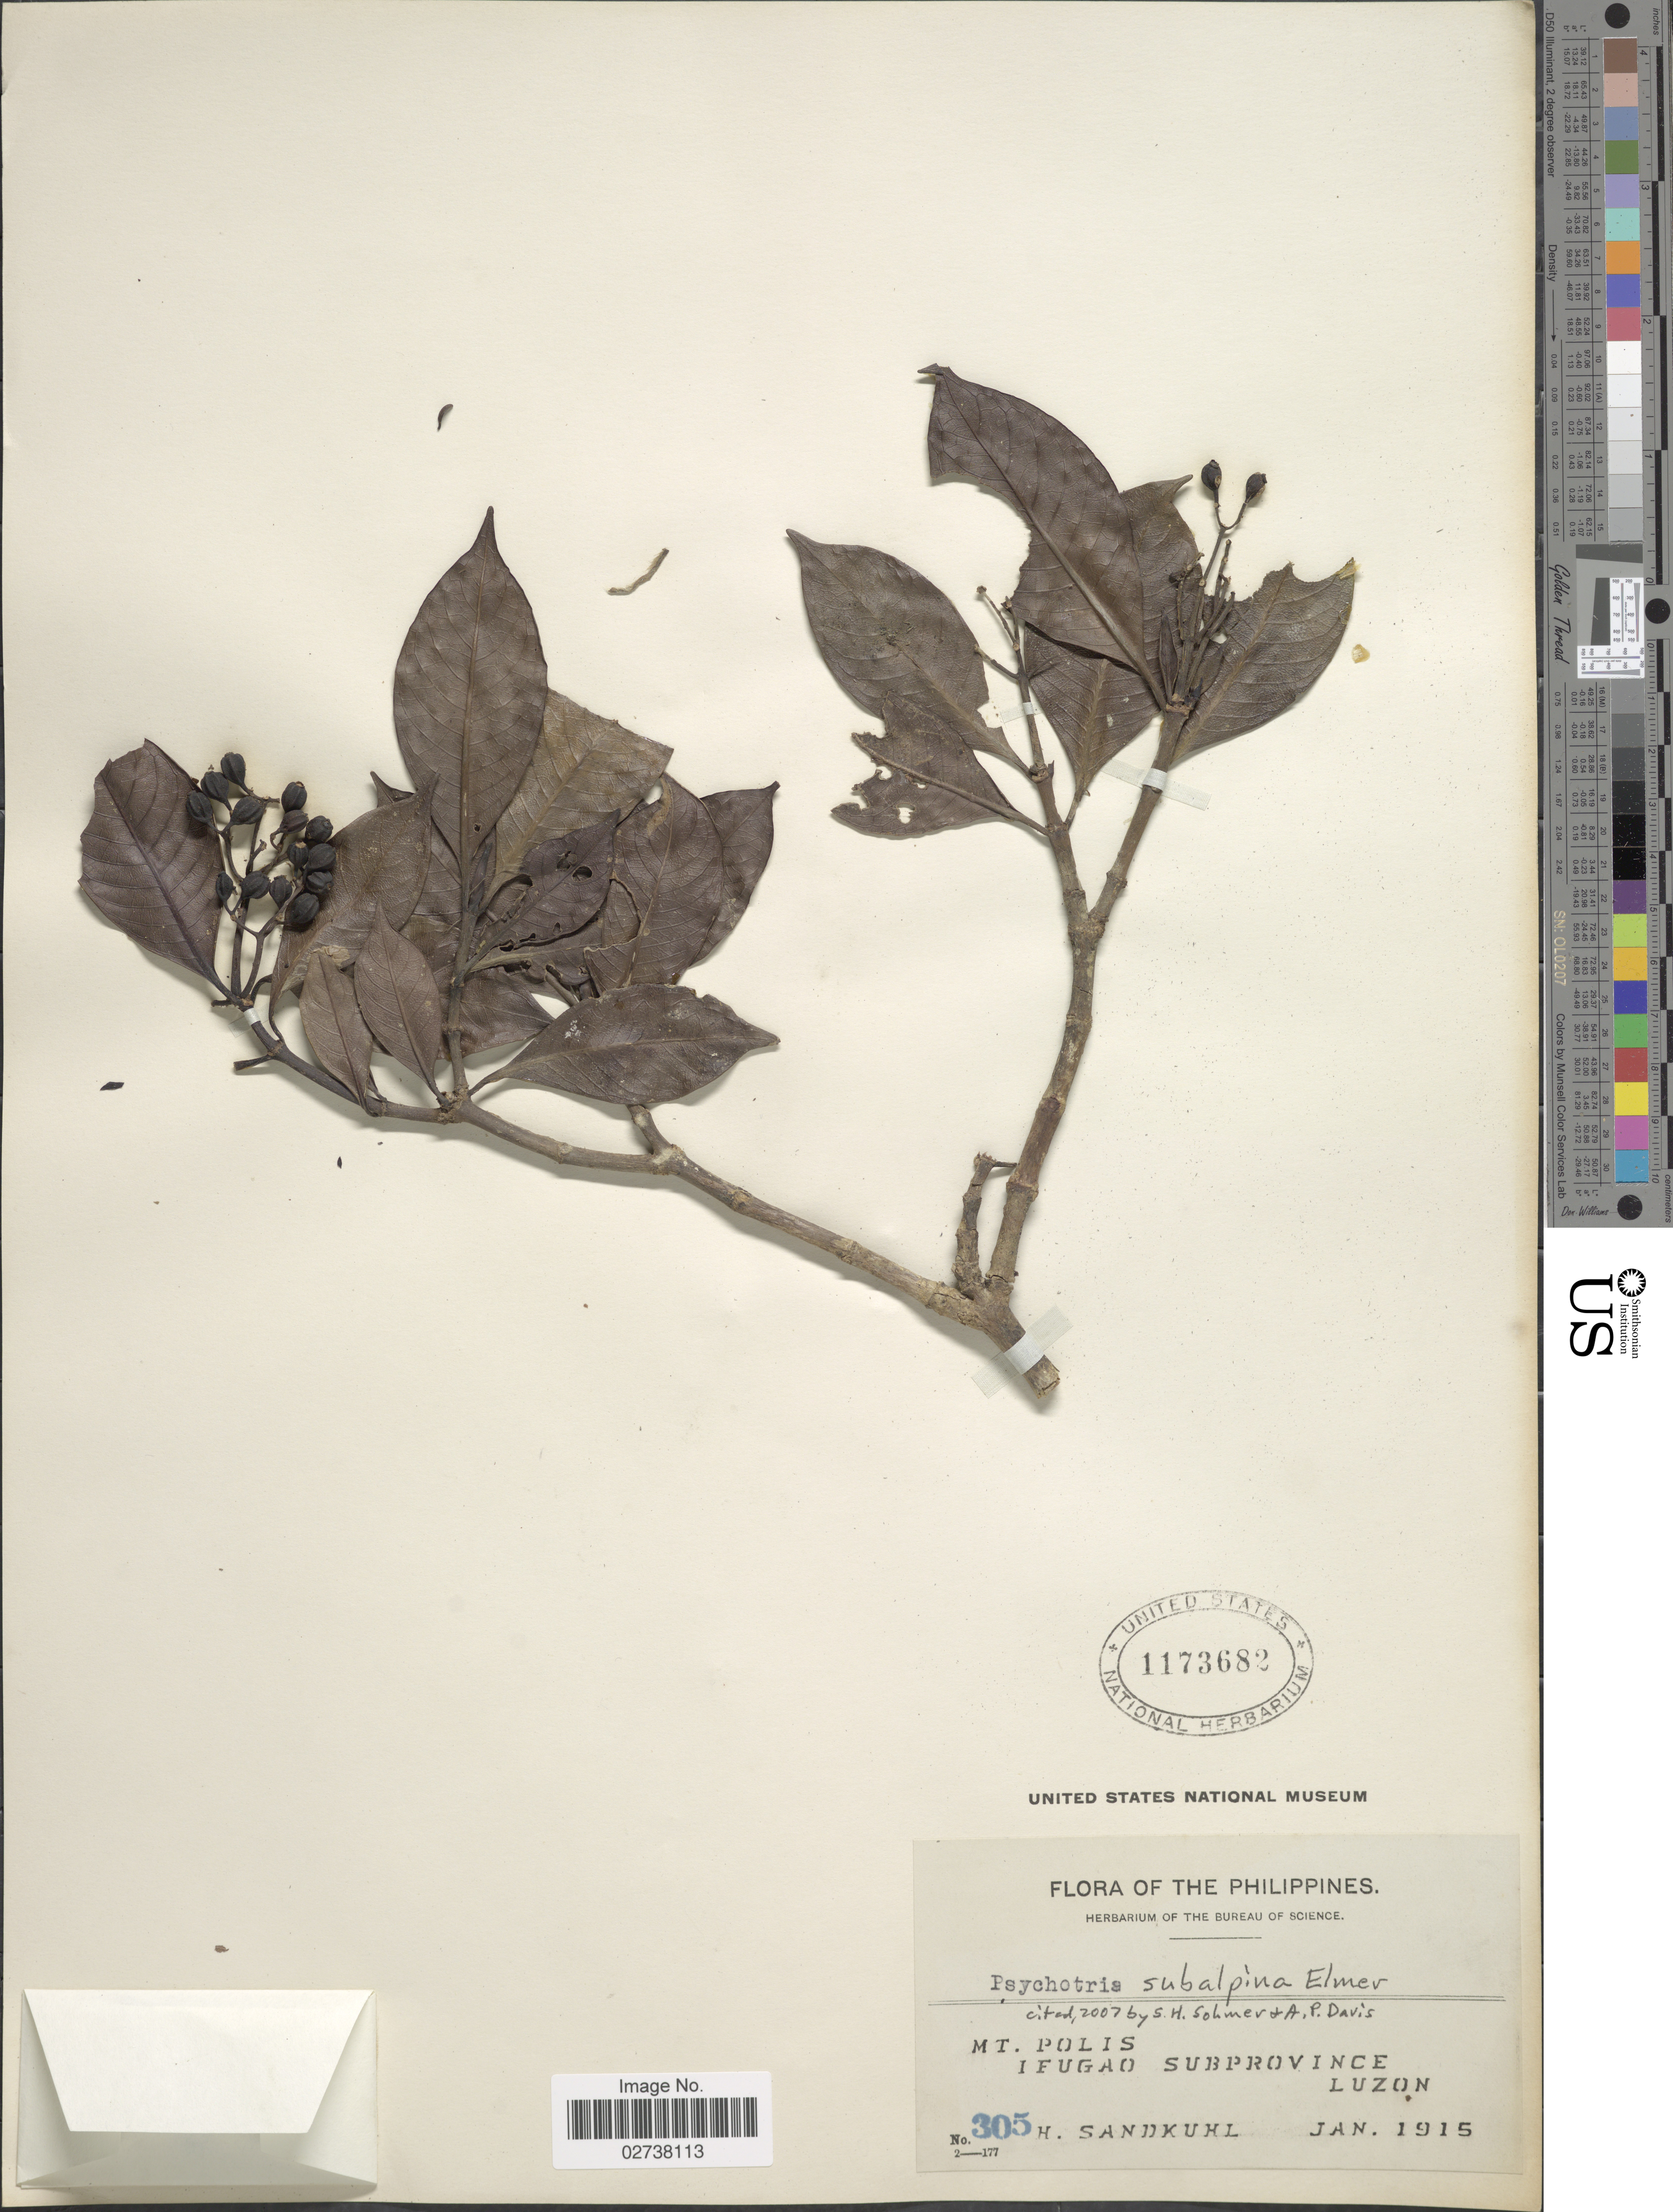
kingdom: Plantae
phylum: Tracheophyta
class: Magnoliopsida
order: Gentianales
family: Rubiaceae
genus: Psychotria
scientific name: Psychotria subalpina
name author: Elmer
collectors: H. Sandkuhl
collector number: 305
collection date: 1915-01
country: Philippines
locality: Mt. Polis, Ifugao Subprovince, Luzon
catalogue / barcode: US 1173682